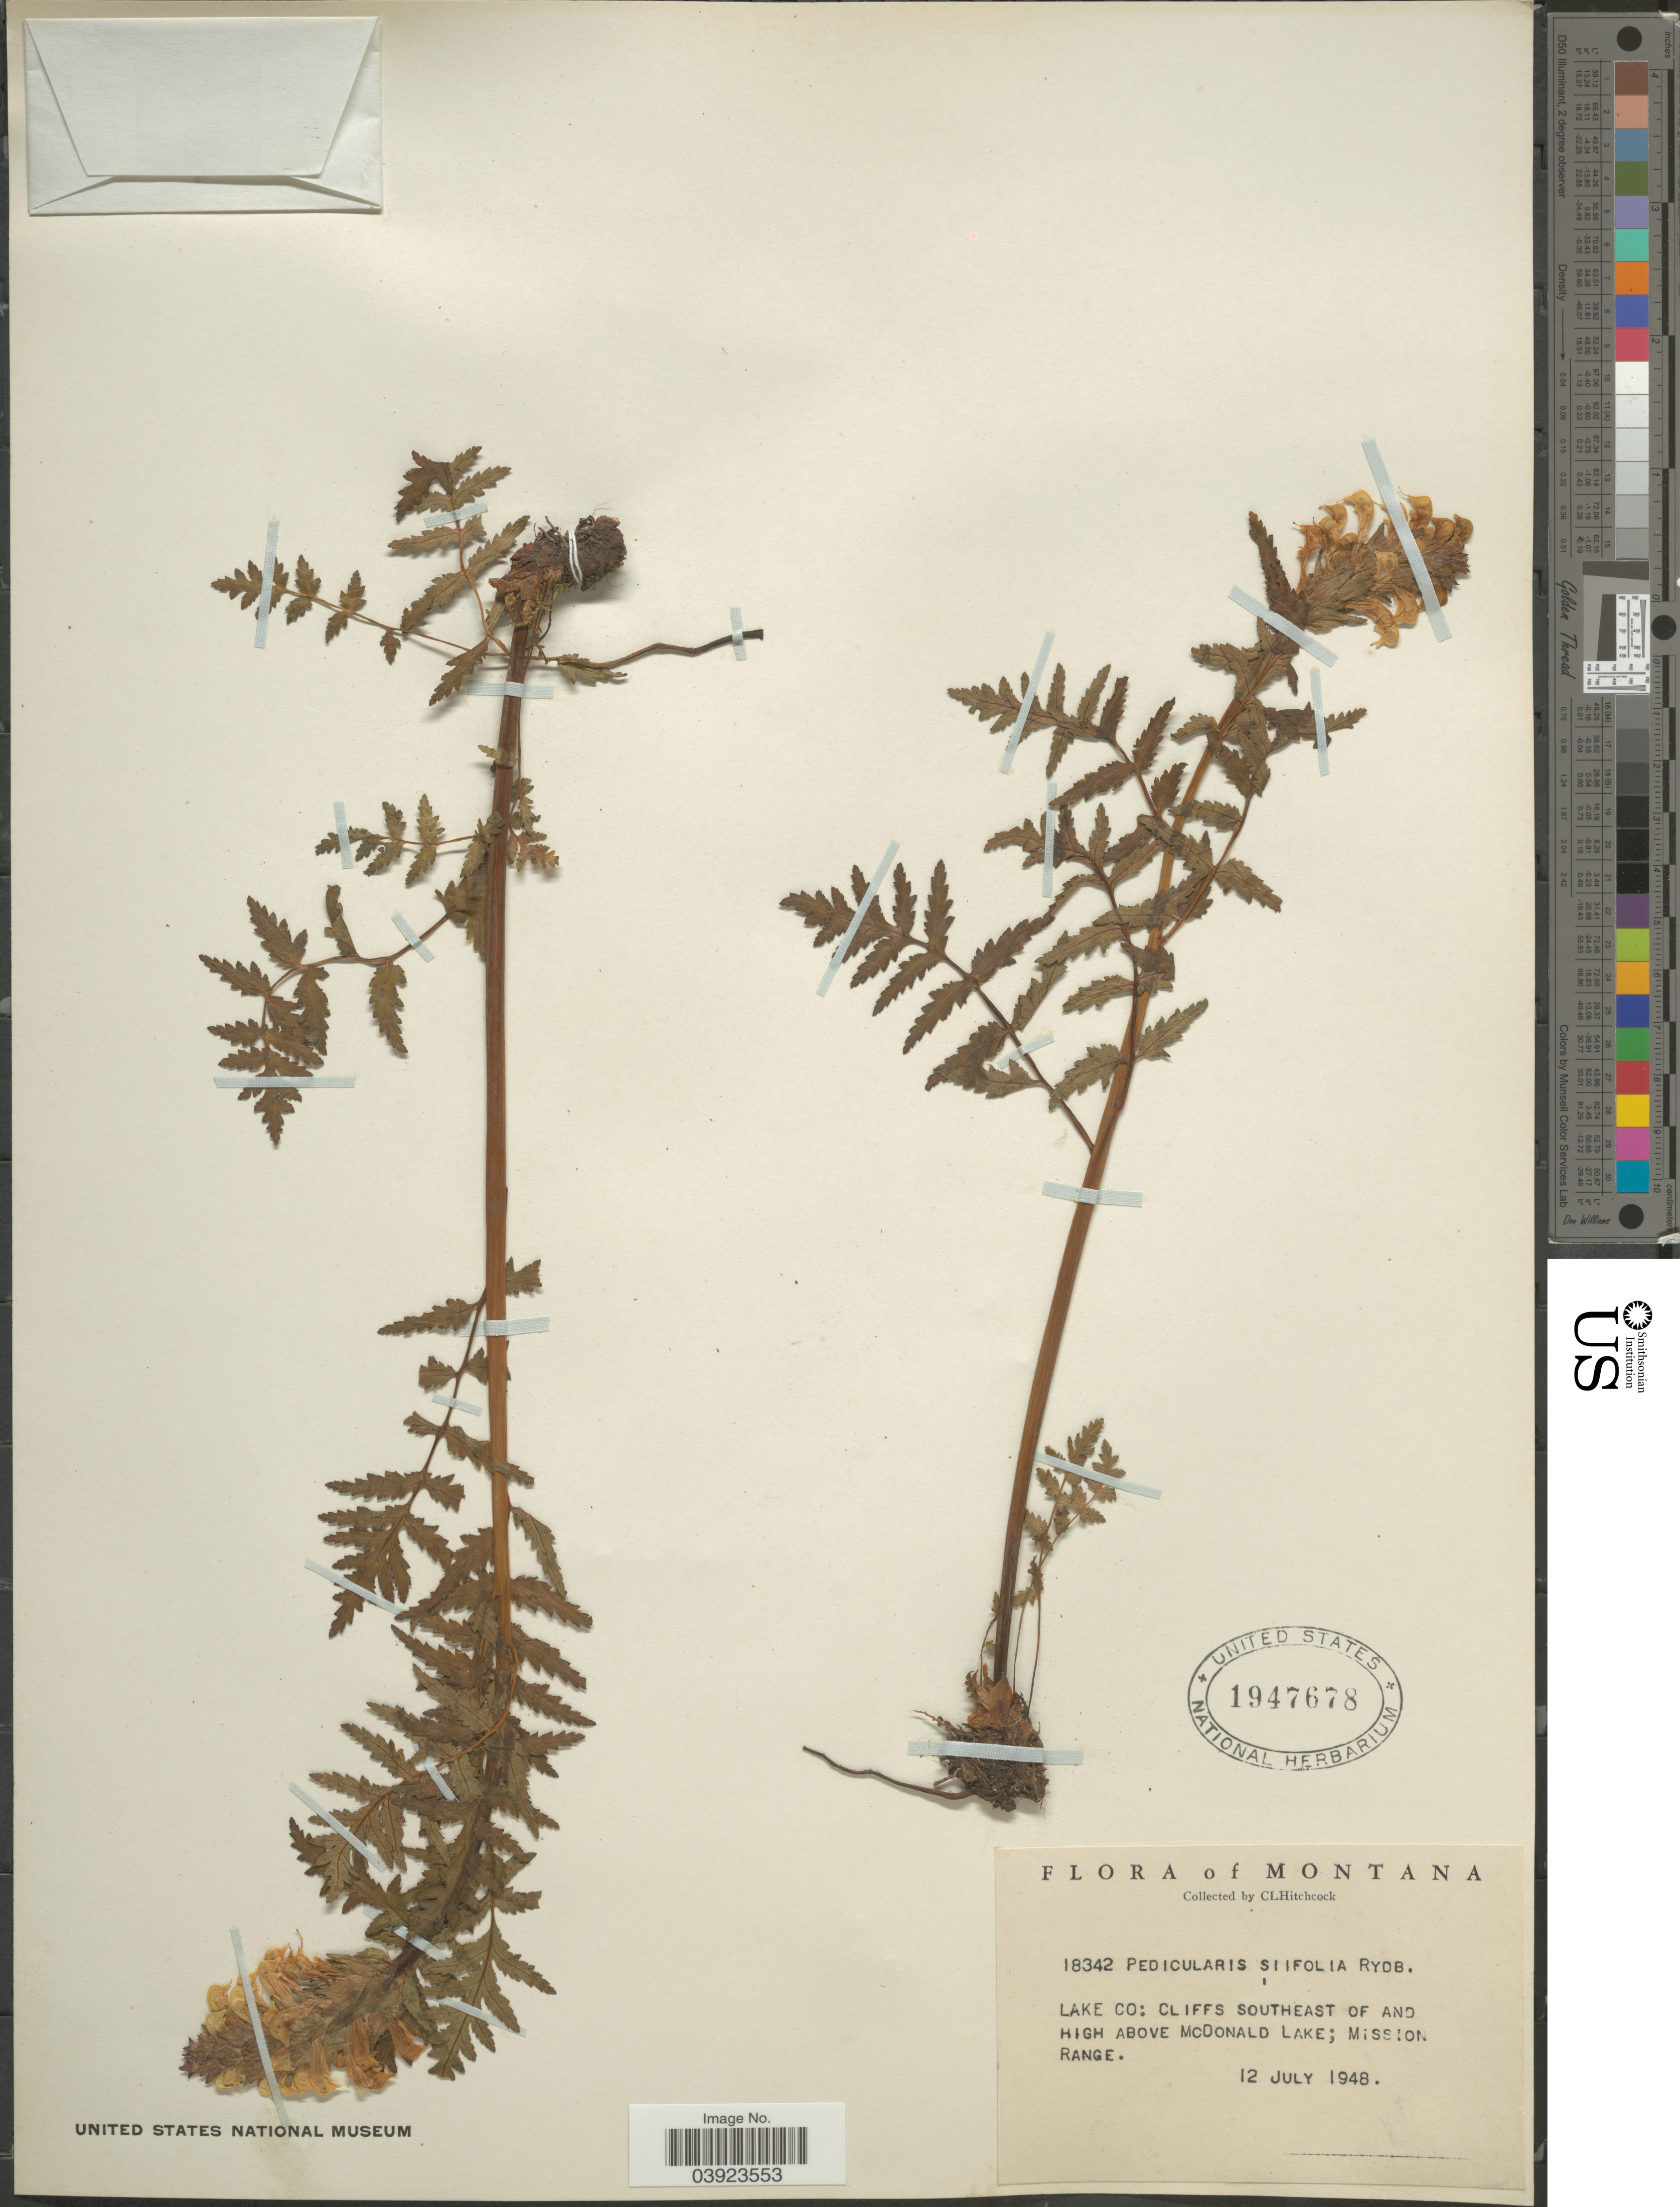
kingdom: Plantae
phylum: Tracheophyta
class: Magnoliopsida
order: Lamiales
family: Orobanchaceae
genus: Pedicularis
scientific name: Pedicularis siifolia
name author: Rydb.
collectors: C. L. Hitchcock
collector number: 18342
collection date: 1948-07-12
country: United States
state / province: Montana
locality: Lake Co: Cliffs Southeast of and high above McDonald Lake; Mission Range.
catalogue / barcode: US 1947678